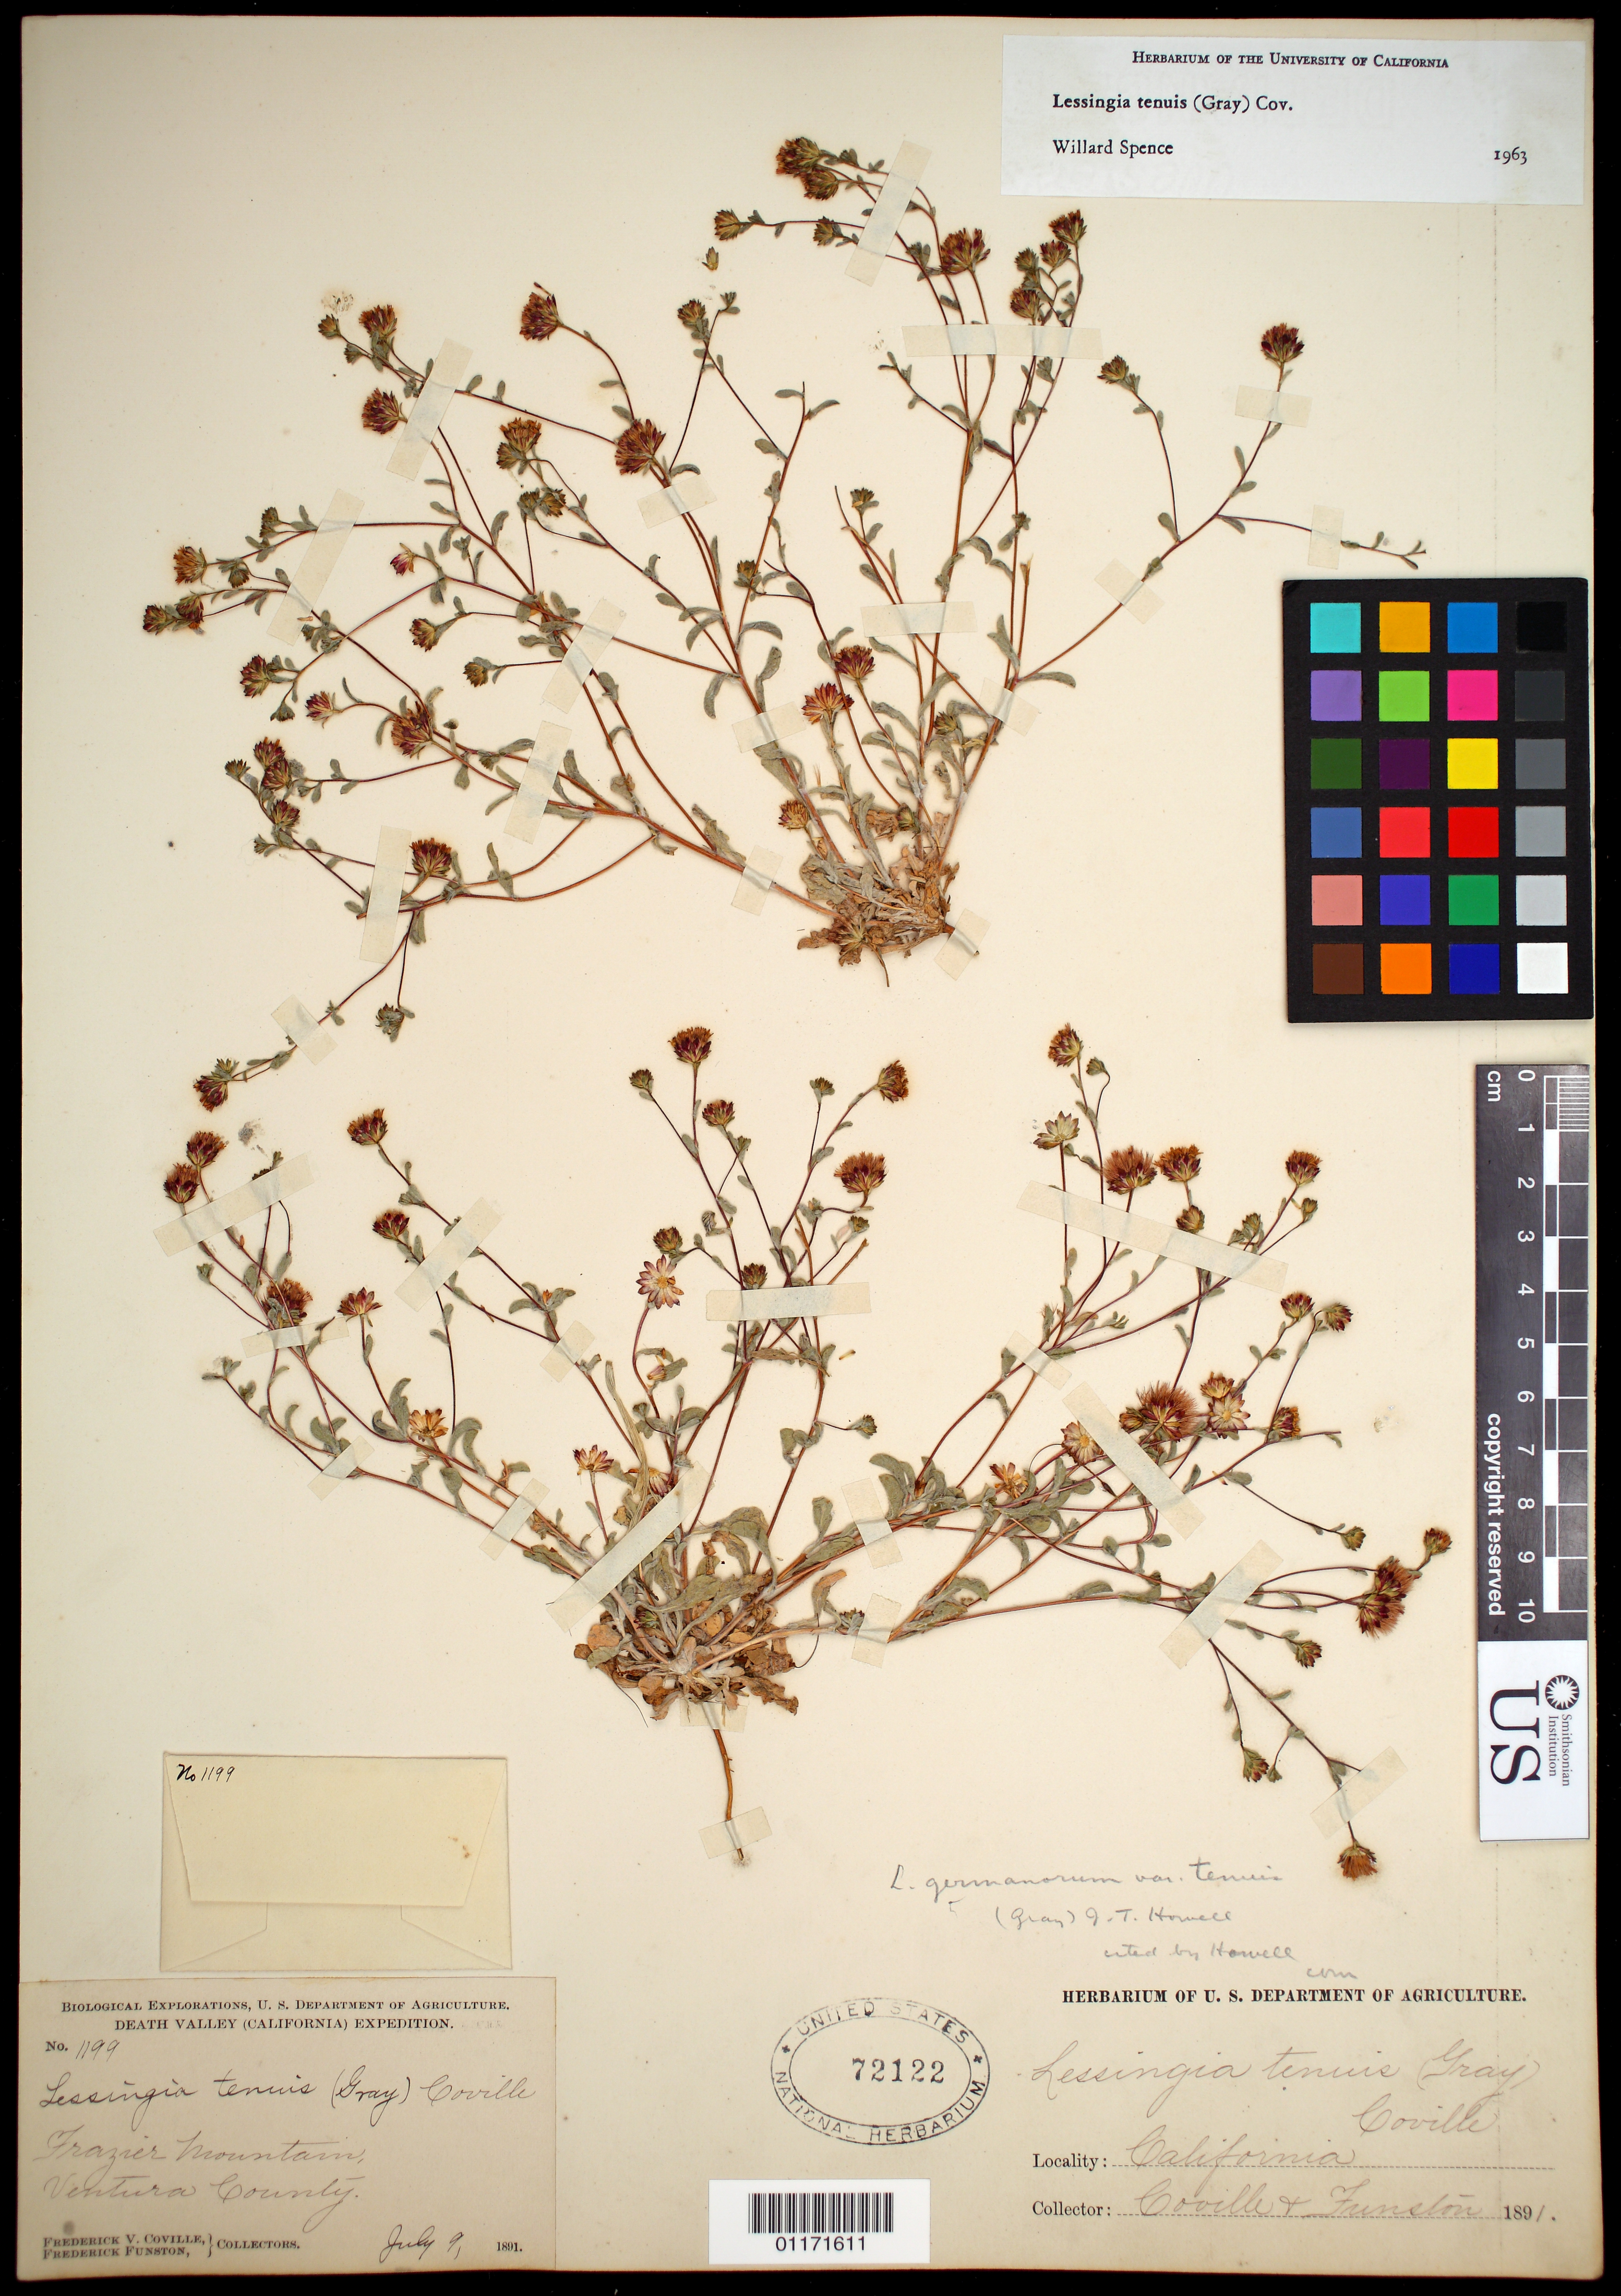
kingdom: Plantae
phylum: Tracheophyta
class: Magnoliopsida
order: Asterales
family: Asteraceae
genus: Lessingia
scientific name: Lessingia tenuis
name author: (A. Gray) Coville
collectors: F. V. Coville & F. Funston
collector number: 1199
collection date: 1891-07-09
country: United States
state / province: California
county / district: Ventura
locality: Frazer Mt.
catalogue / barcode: US 72122